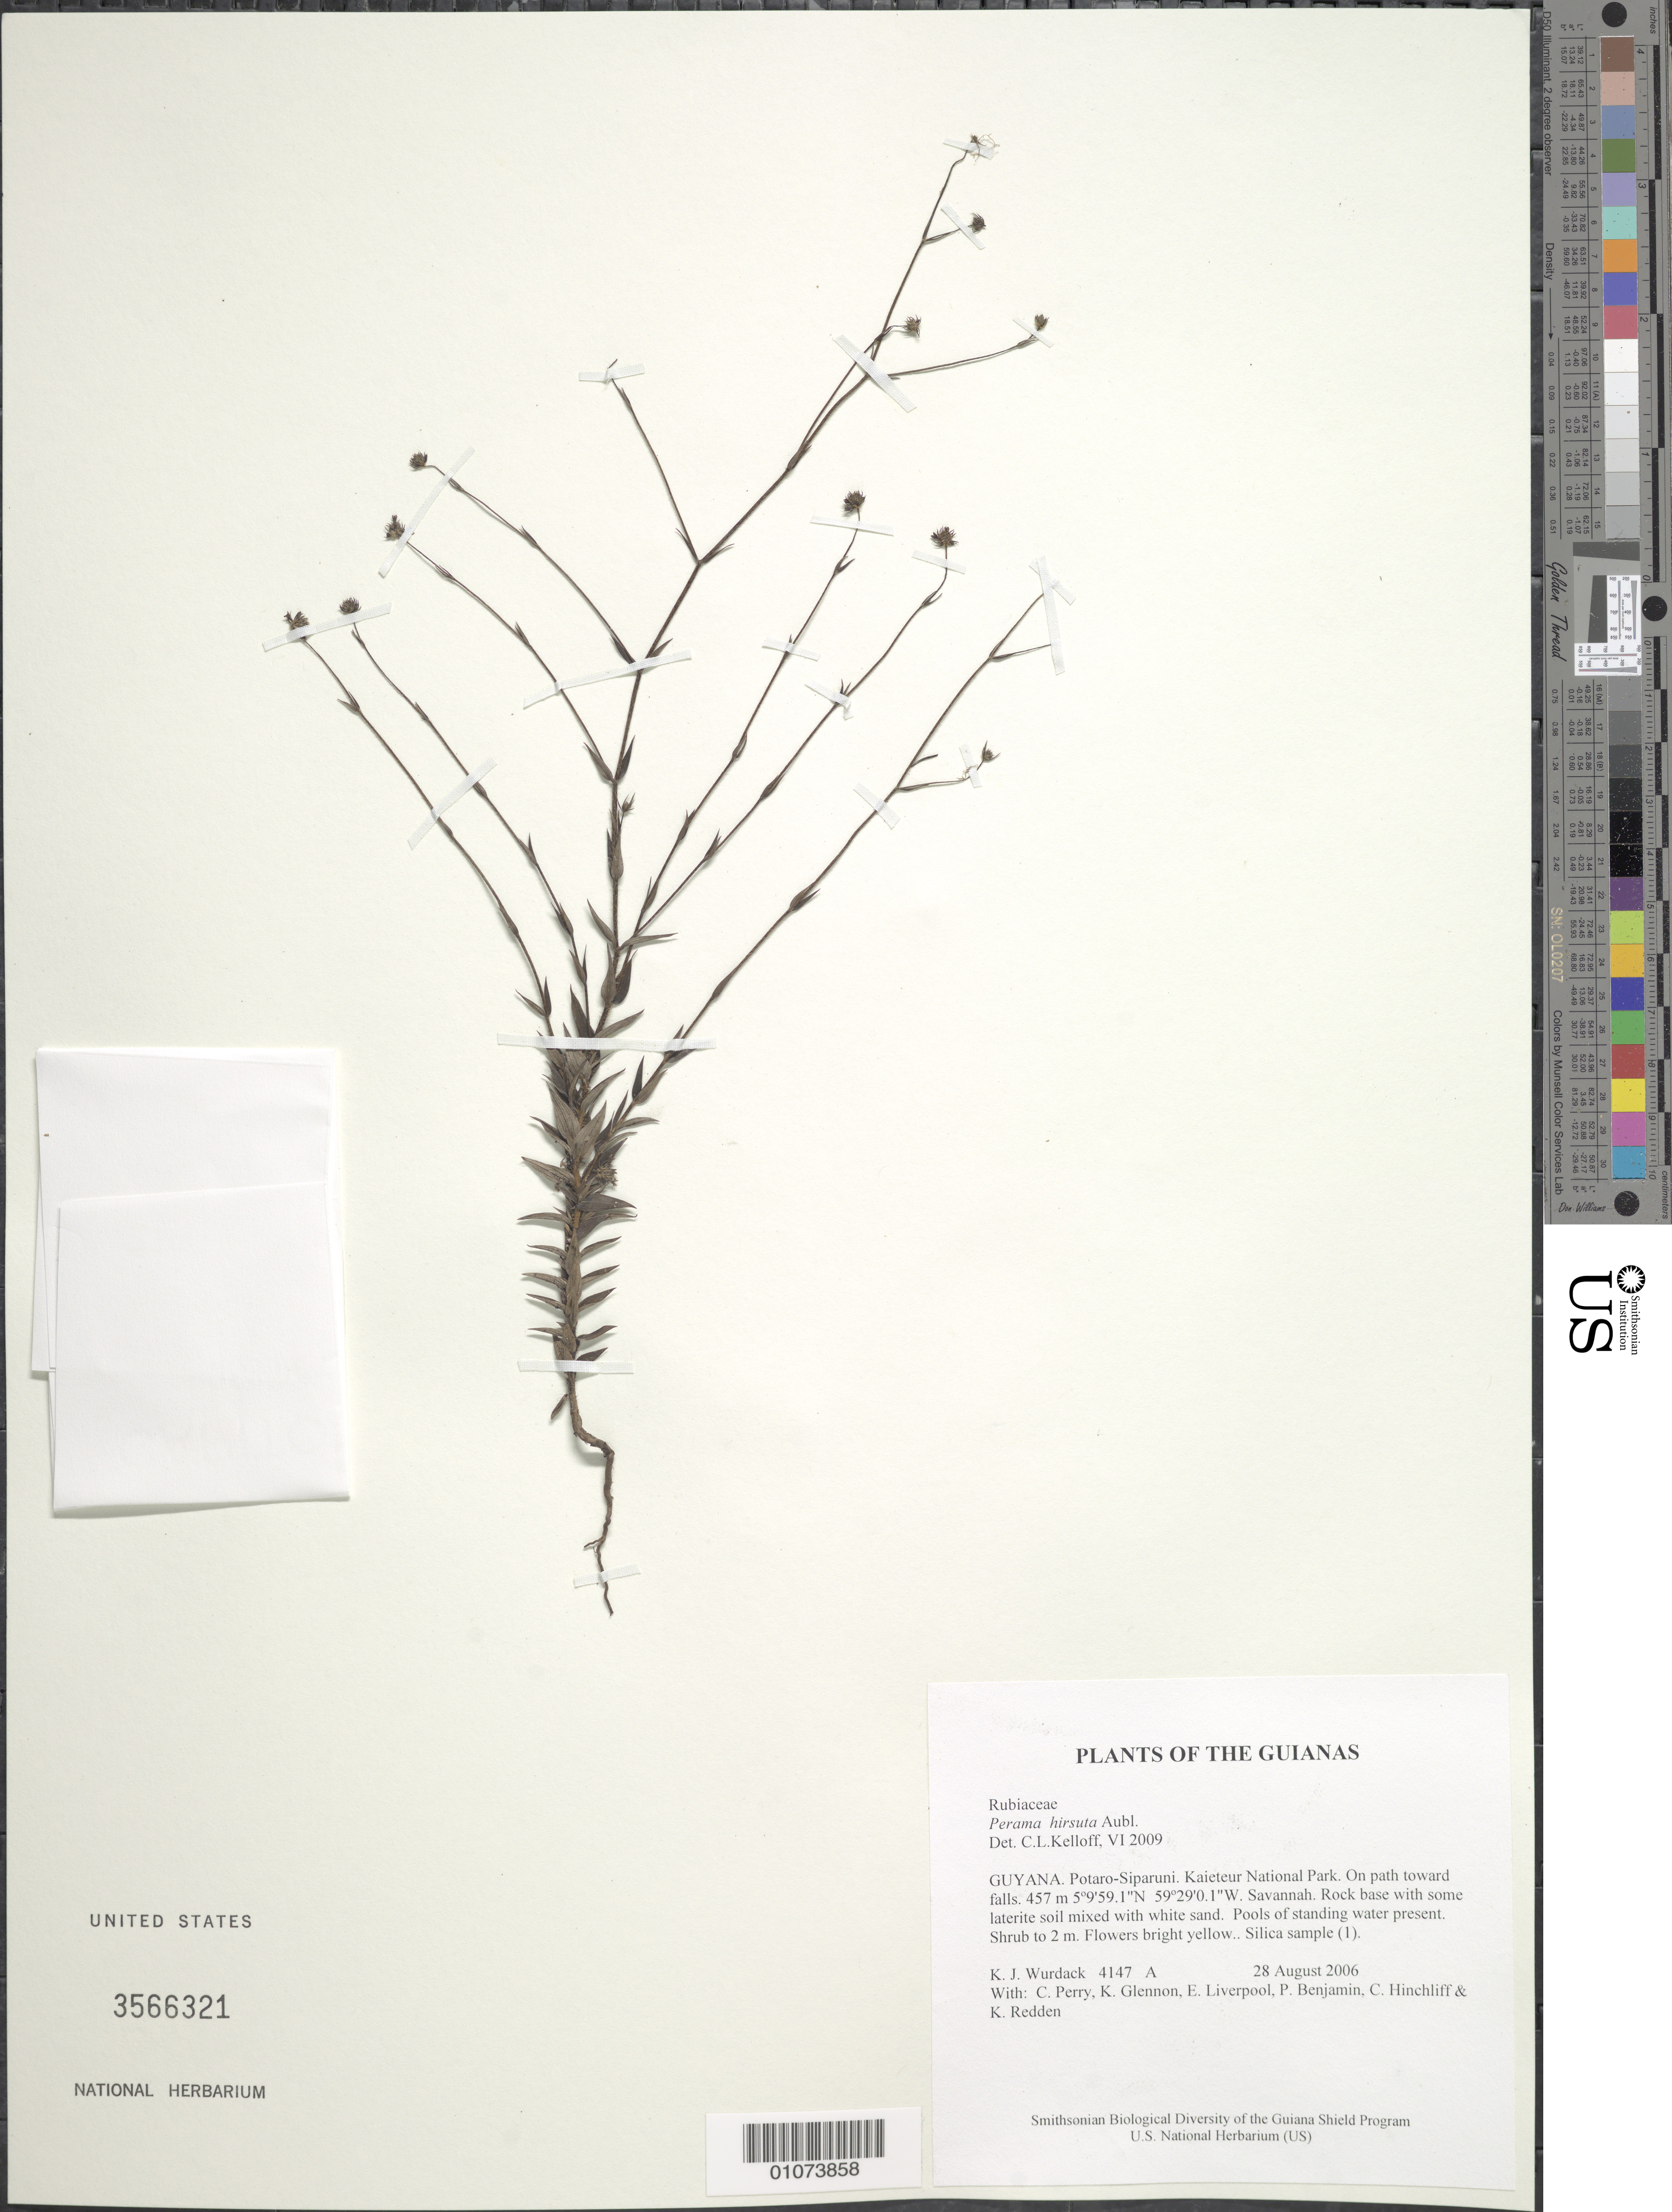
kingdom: Plantae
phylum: Tracheophyta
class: Magnoliopsida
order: Gentianales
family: Rubiaceae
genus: Perama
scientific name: Perama hirsuta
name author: Aubl.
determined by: Kelloff, Carol L., (US), Smithsonian Institution - National Museum of Natural History (UNITED STATES)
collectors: K. Wurdack, C. Perry, K. Glennon, E. Liverpool, P. Benjamin, C. E. Hinchliff & K. M. Redden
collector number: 4147 A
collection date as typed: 28 August 2006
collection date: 2006-08-28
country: Guyana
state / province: Potaro-Siparuni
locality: Kaieteur National Park. On path toward falls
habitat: Savanna. Rock base with some laterite soil mixed with white sand. Pools of standing water present.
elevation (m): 457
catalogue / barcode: US 3566321